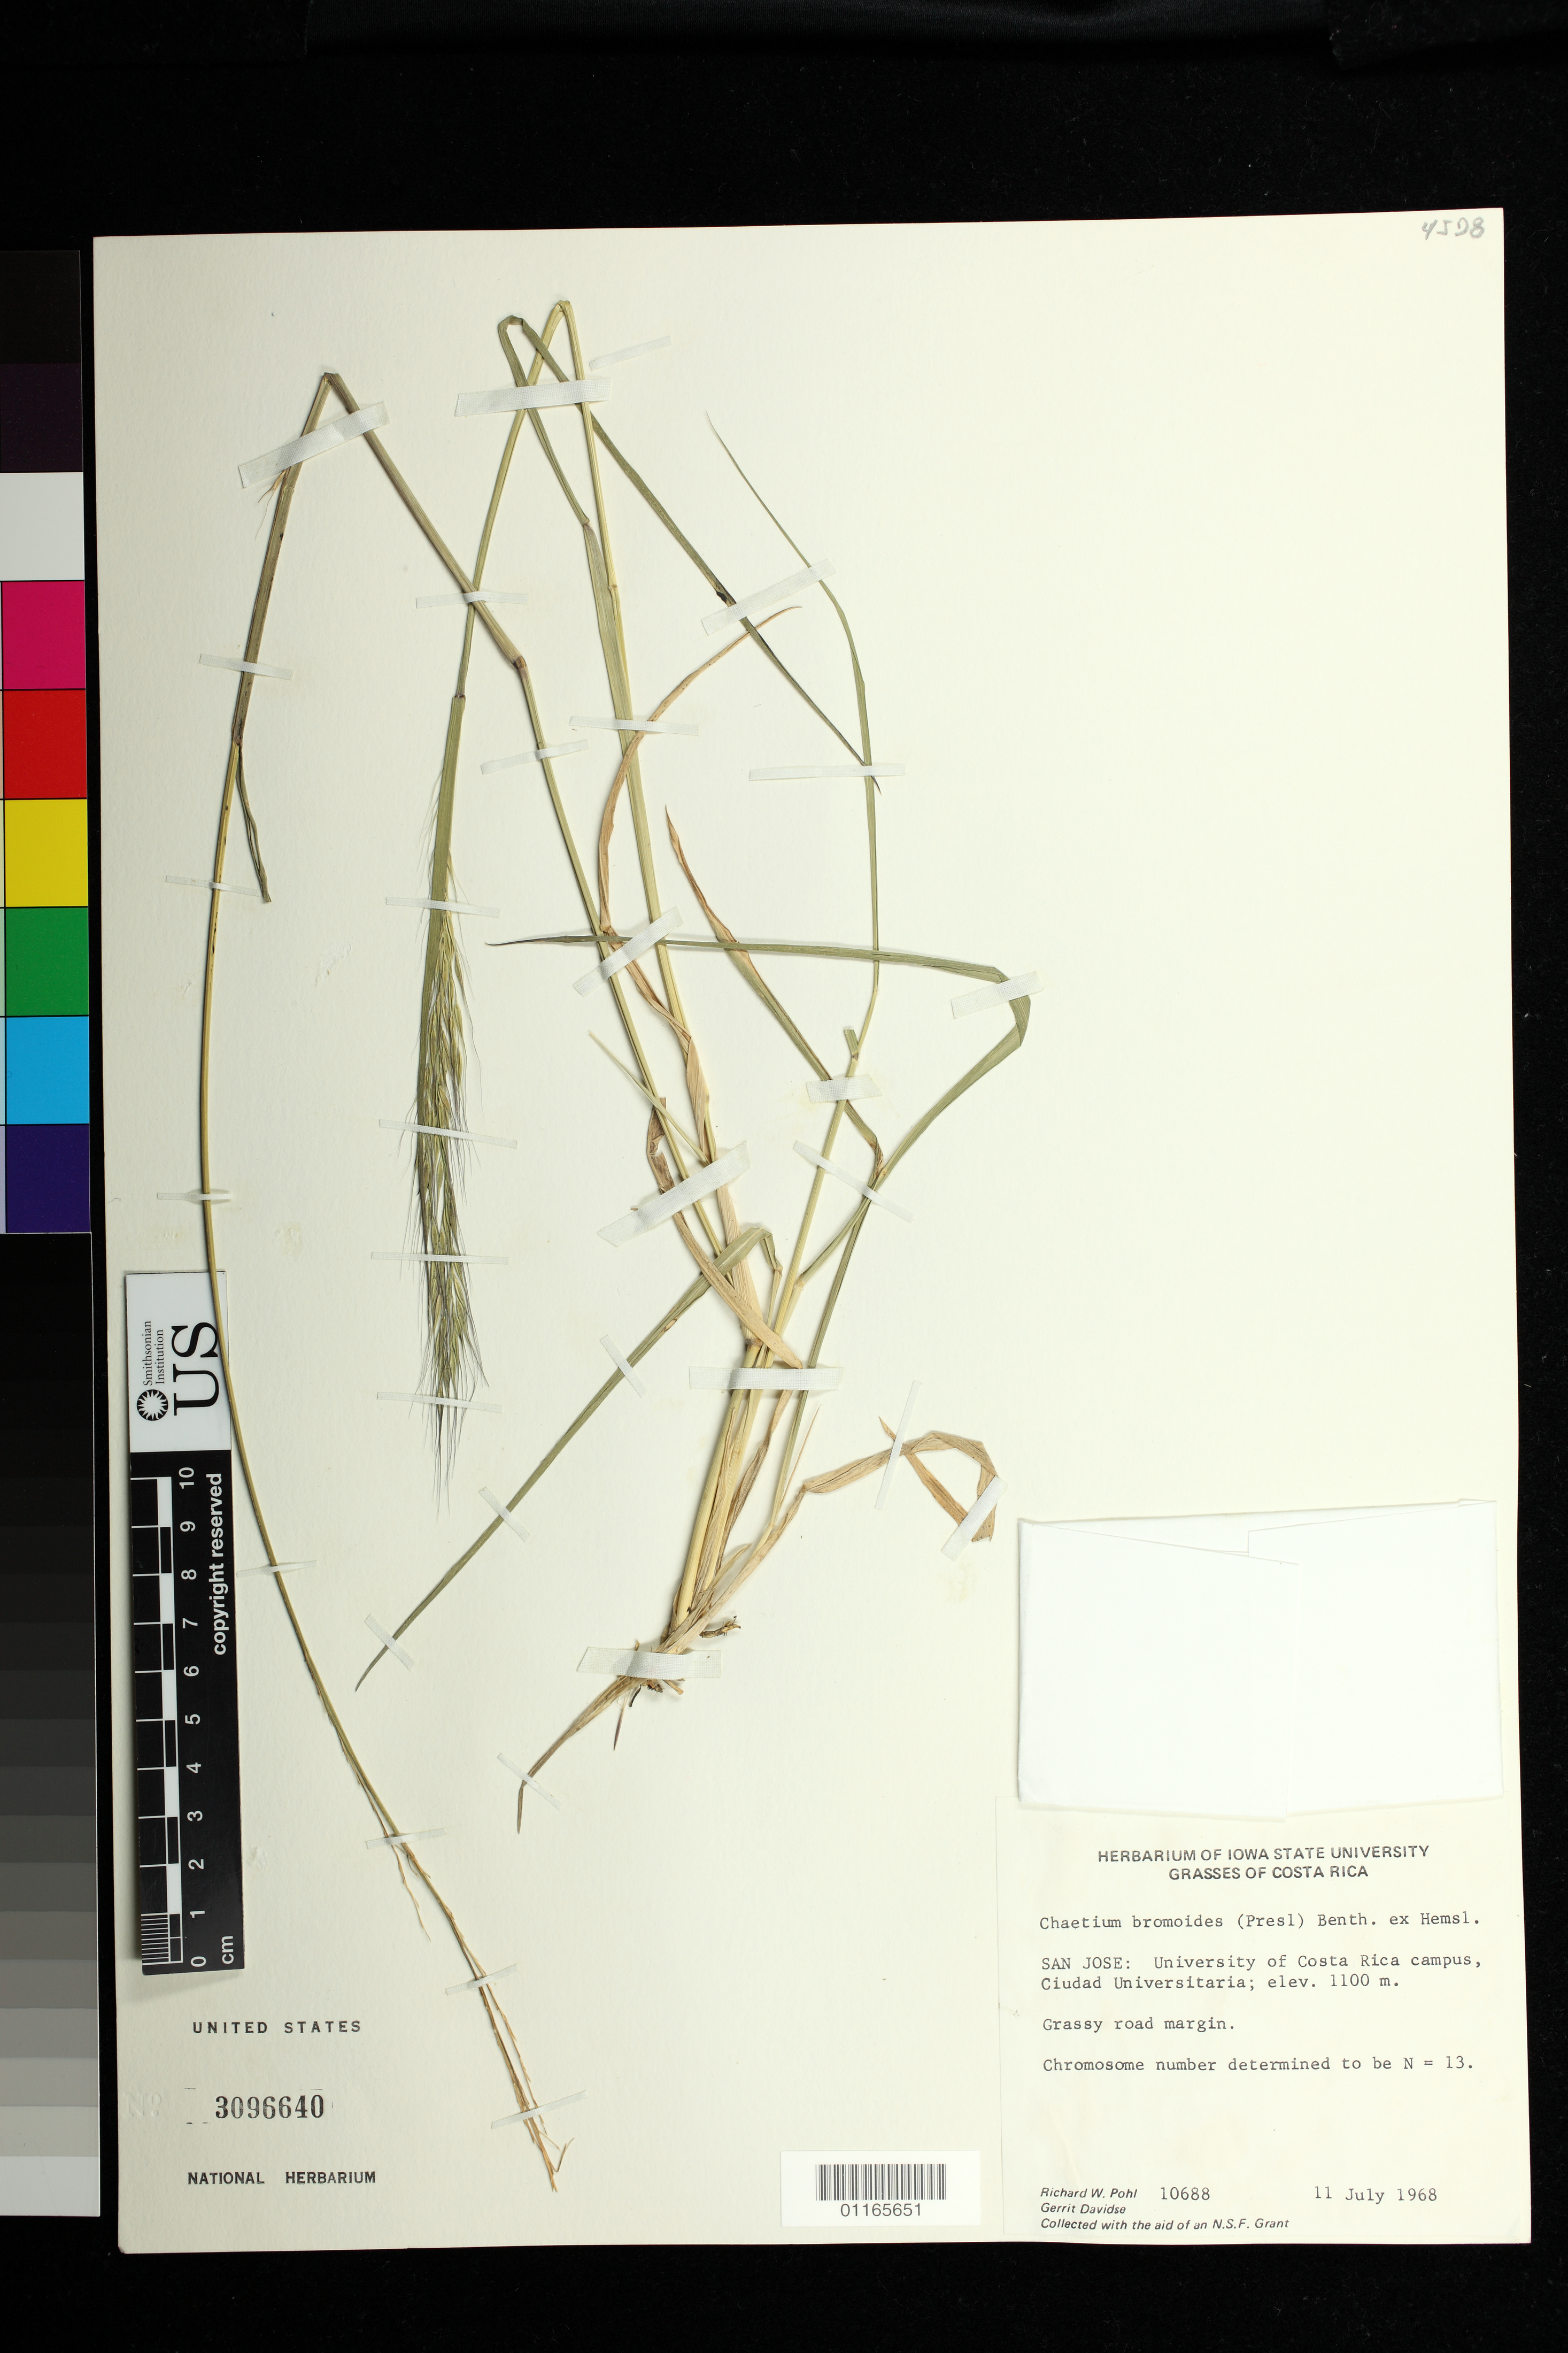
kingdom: Plantae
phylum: Tracheophyta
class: Liliopsida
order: Poales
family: Poaceae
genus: Chaetium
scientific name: Chaetium bromoides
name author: (J. Presl) Benth. ex Hemsl.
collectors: R. W. Pohl & G. Davidse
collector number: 10688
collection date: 1968-07-11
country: Costa Rica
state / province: San José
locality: University of Costa Rica campus, Ciudad Universitaria. Grassy road margin.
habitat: Grassy road margin.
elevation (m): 1100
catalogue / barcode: US 3096640